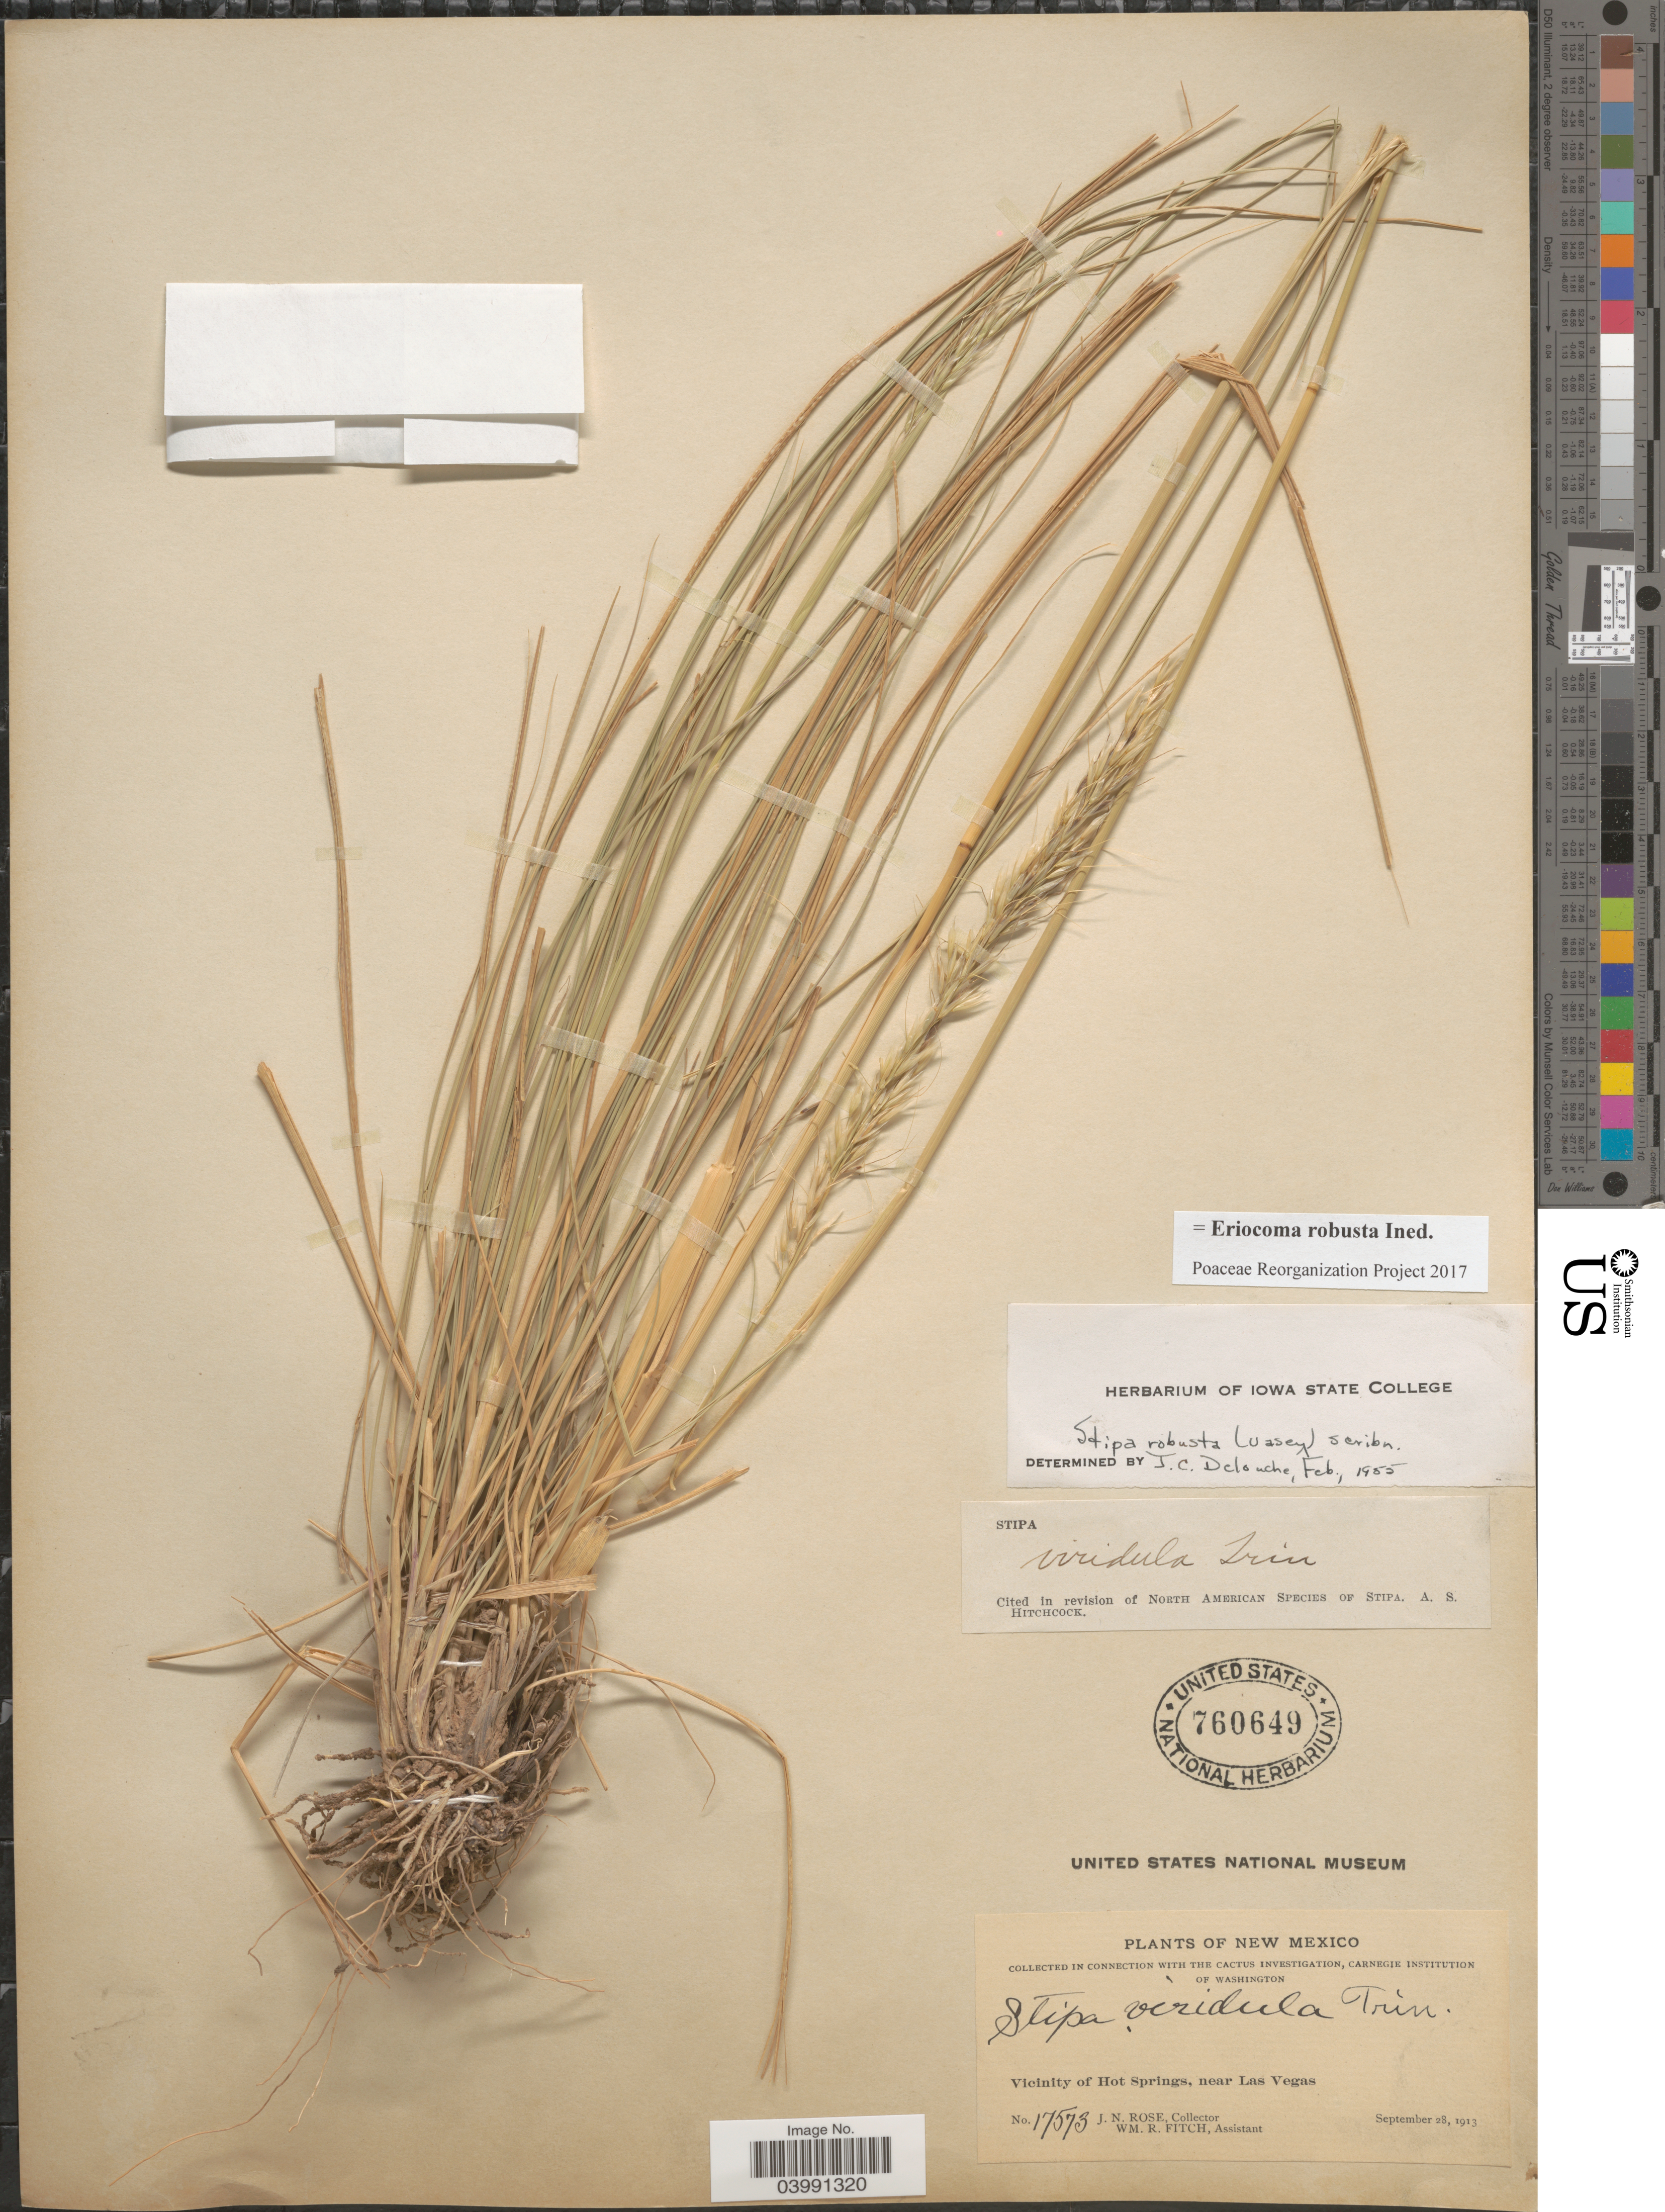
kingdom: Plantae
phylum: Tracheophyta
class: Liliopsida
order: Poales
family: Poaceae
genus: Eriocoma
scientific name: Eriocoma robusta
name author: (Vasey) Romasch.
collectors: J. N. Rose & W. R. Fitch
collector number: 17573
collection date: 1913-09-28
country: United States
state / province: New Mexico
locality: Vicinity of Hot Springs, near Las Vegas.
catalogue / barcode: US 760649